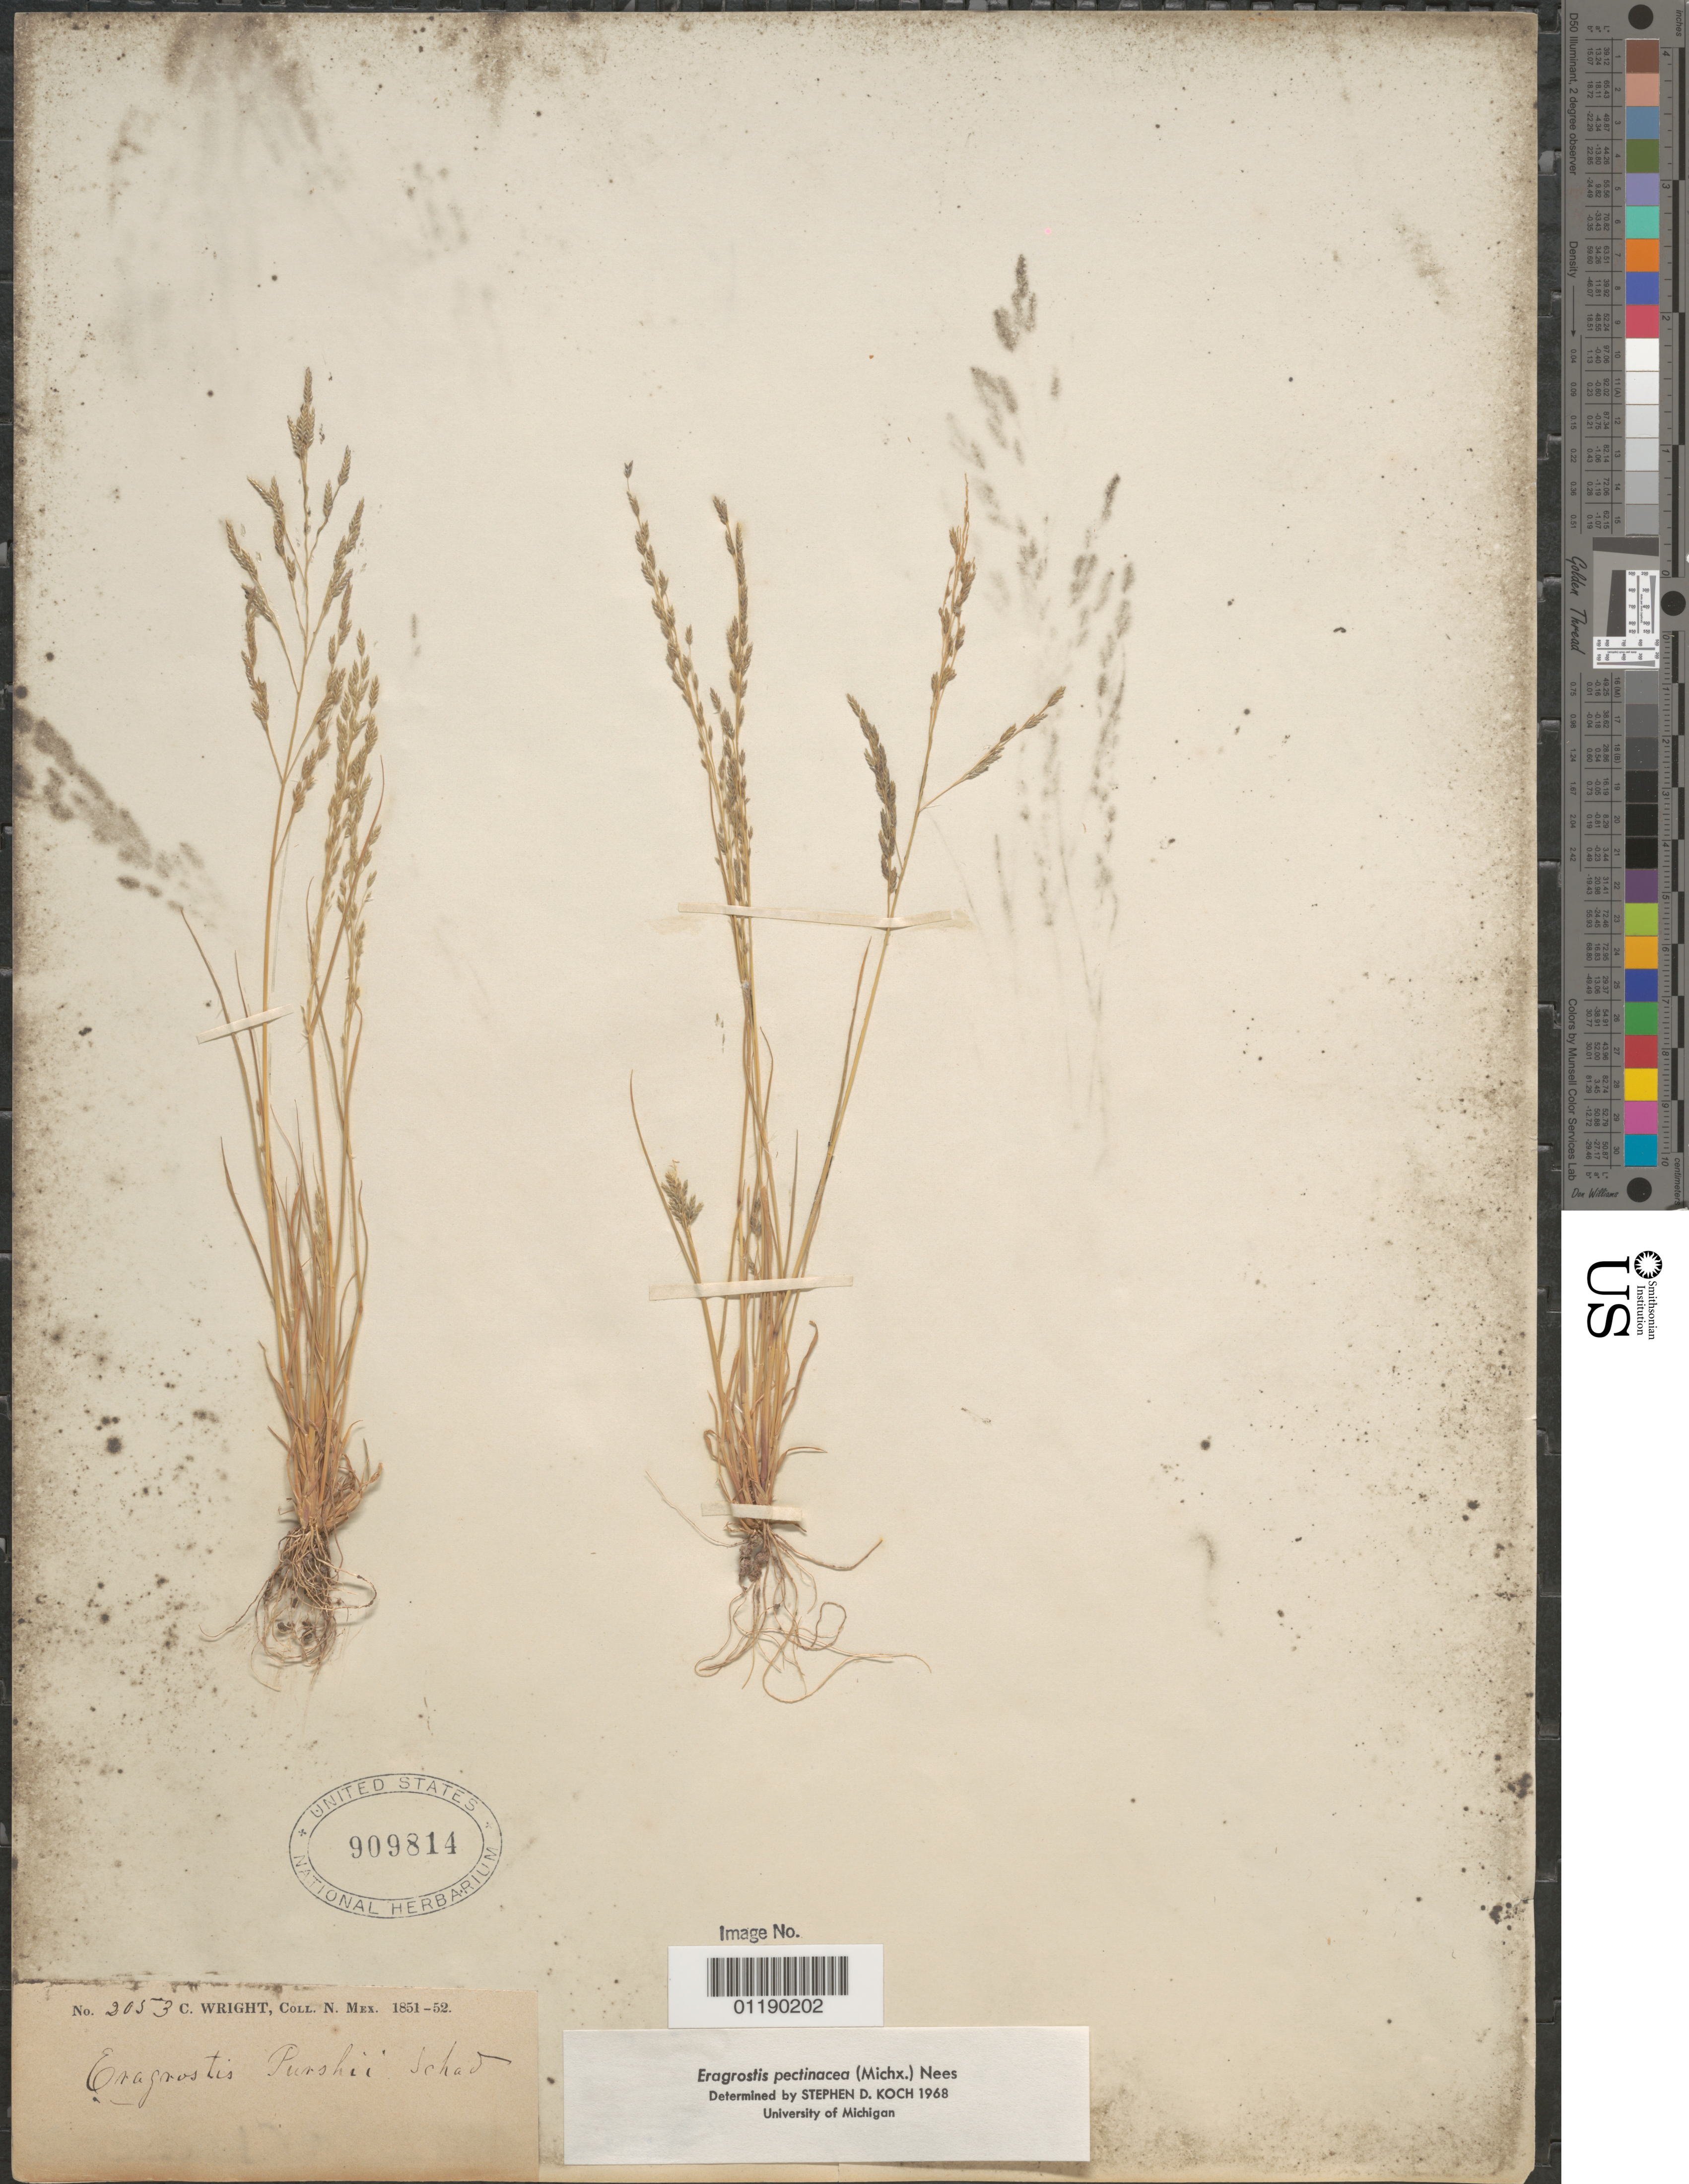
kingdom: Plantae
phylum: Tracheophyta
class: Liliopsida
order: Poales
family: Poaceae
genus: Eragrostis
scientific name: Eragrostis pectinacea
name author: (Michx.) Nees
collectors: C. Wright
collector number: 2053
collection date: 1851/1852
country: United States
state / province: New Mexico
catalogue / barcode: US 909814